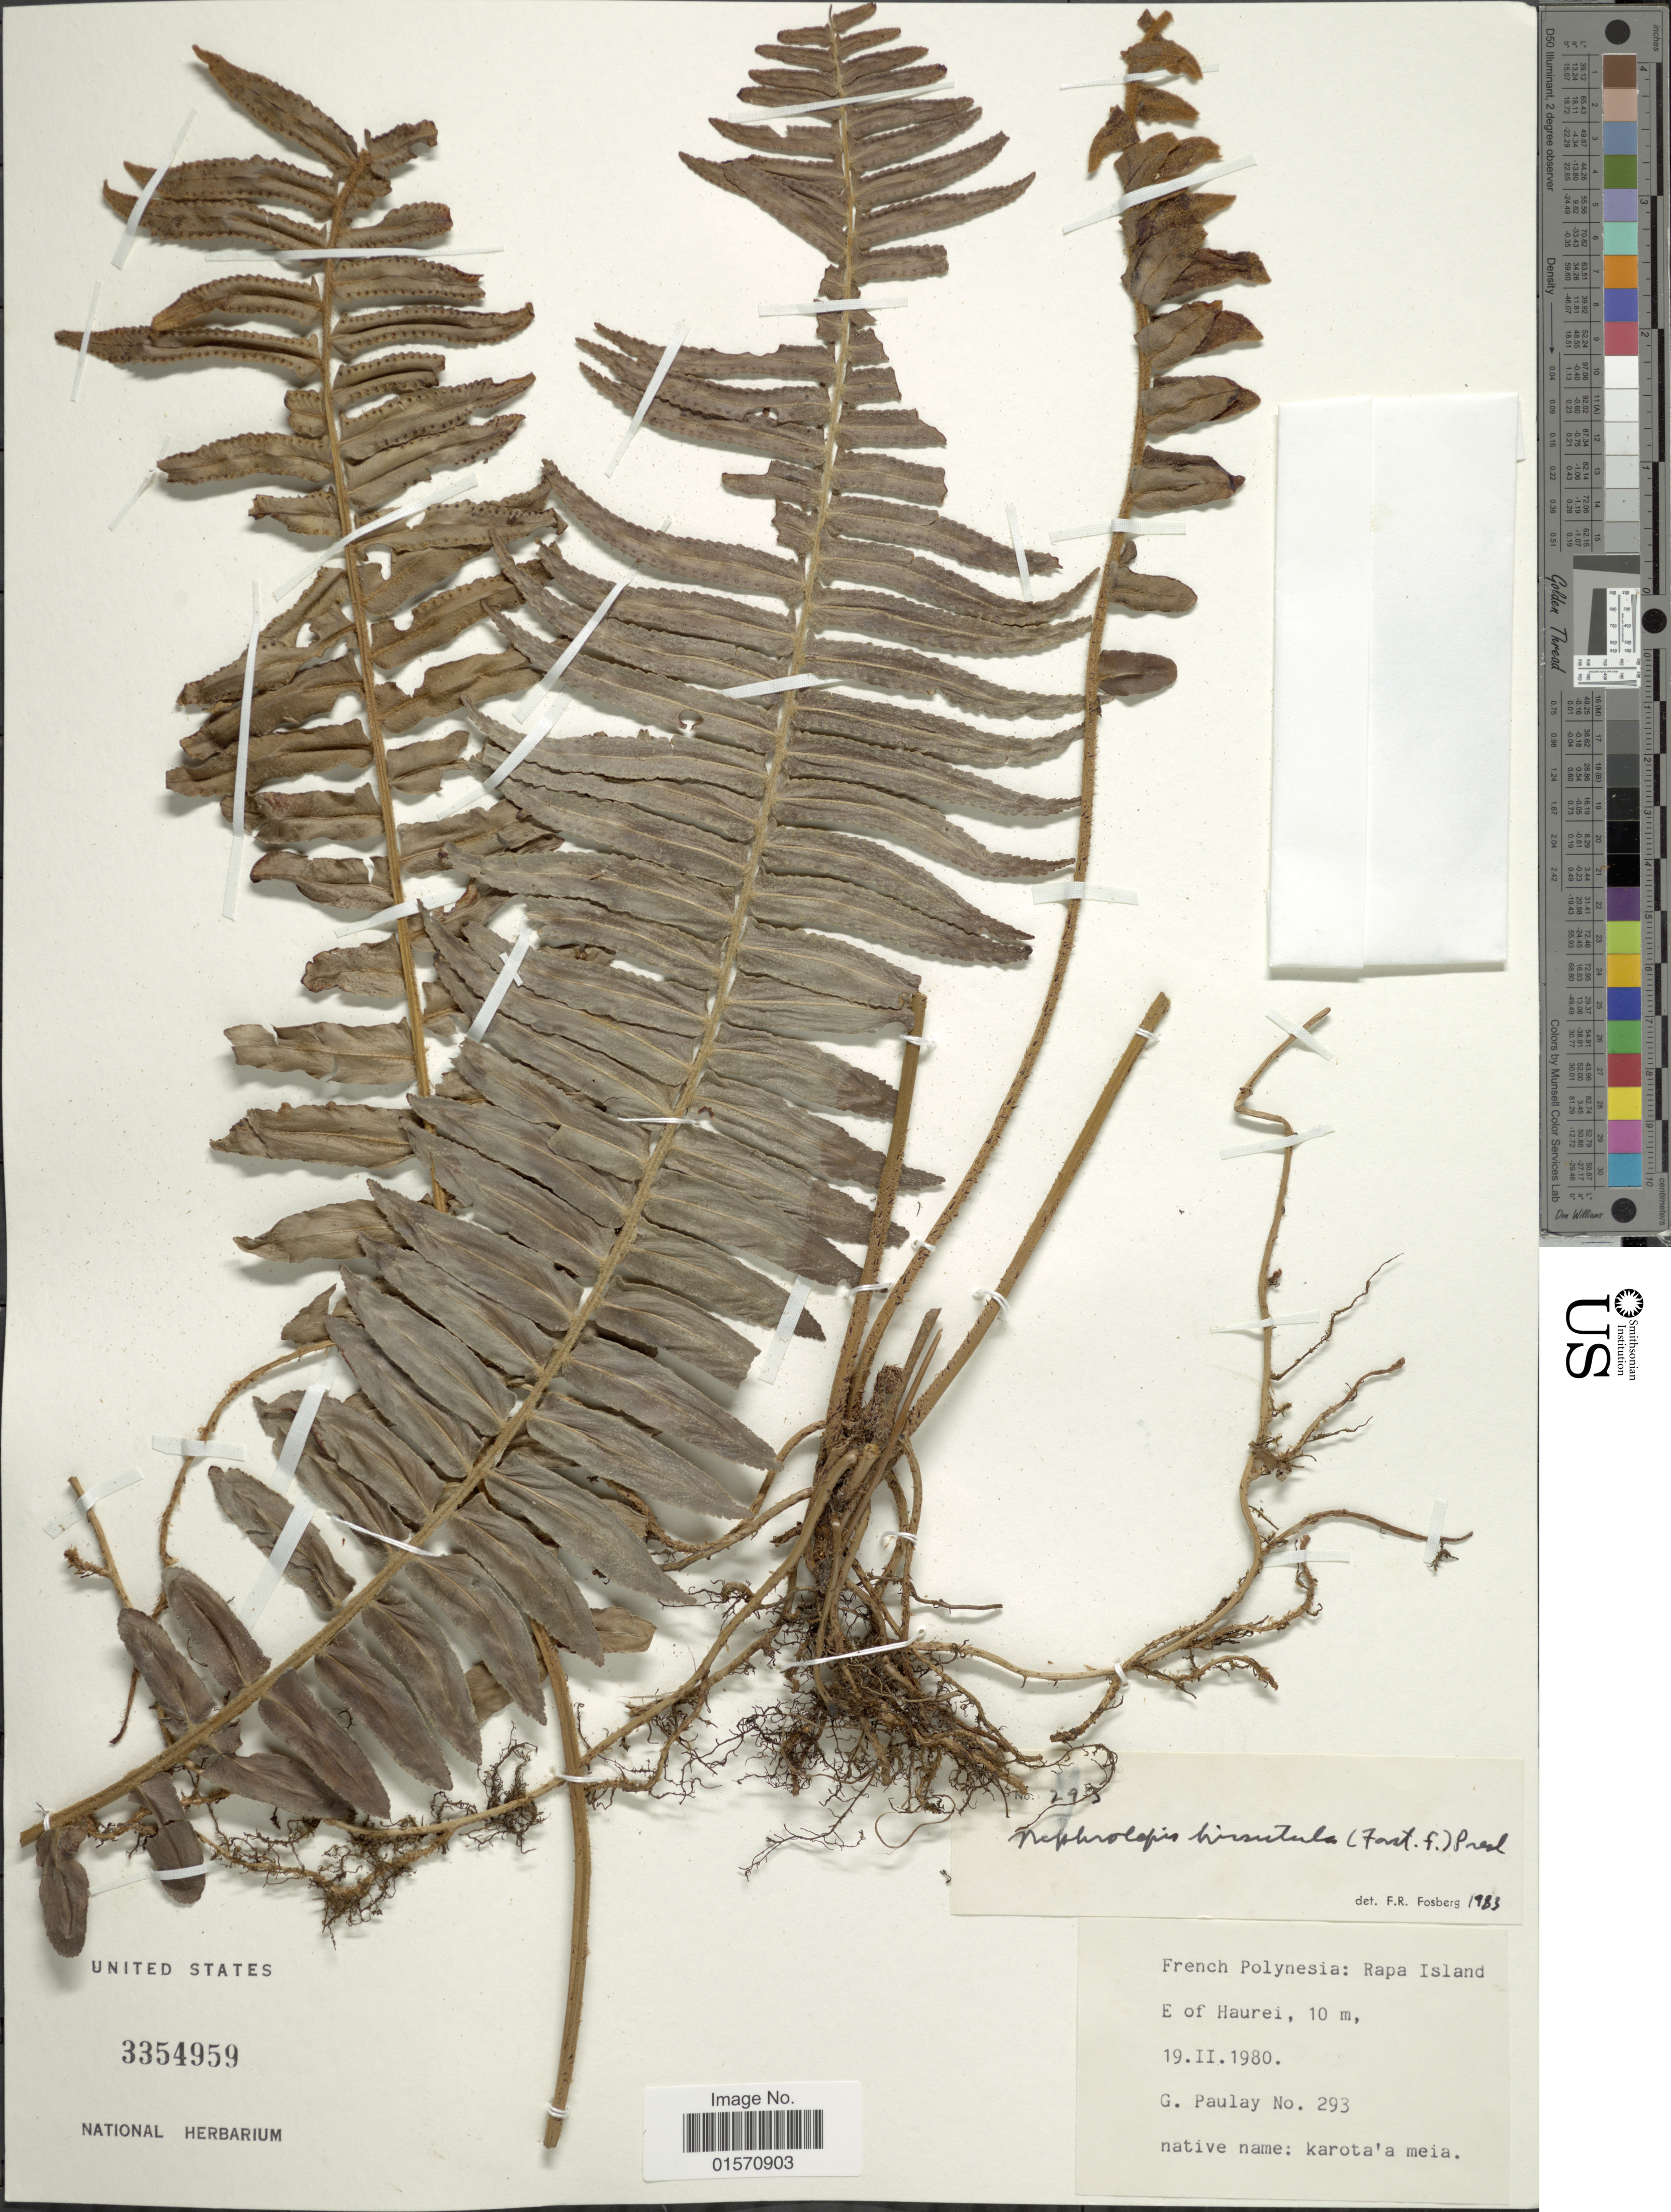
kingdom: Plantae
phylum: Tracheophyta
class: Polypodiopsida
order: Polypodiales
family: Nephrolepidaceae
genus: Nephrolepis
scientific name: Nephrolepis hirsutula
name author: (G. Forst.) C. Presl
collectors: G. Paulay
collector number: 293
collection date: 1980-02-19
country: French Polynesia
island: Rapa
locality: Rapa Island. E of Haurei, 10 m [unsure placement]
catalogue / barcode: US 3354959